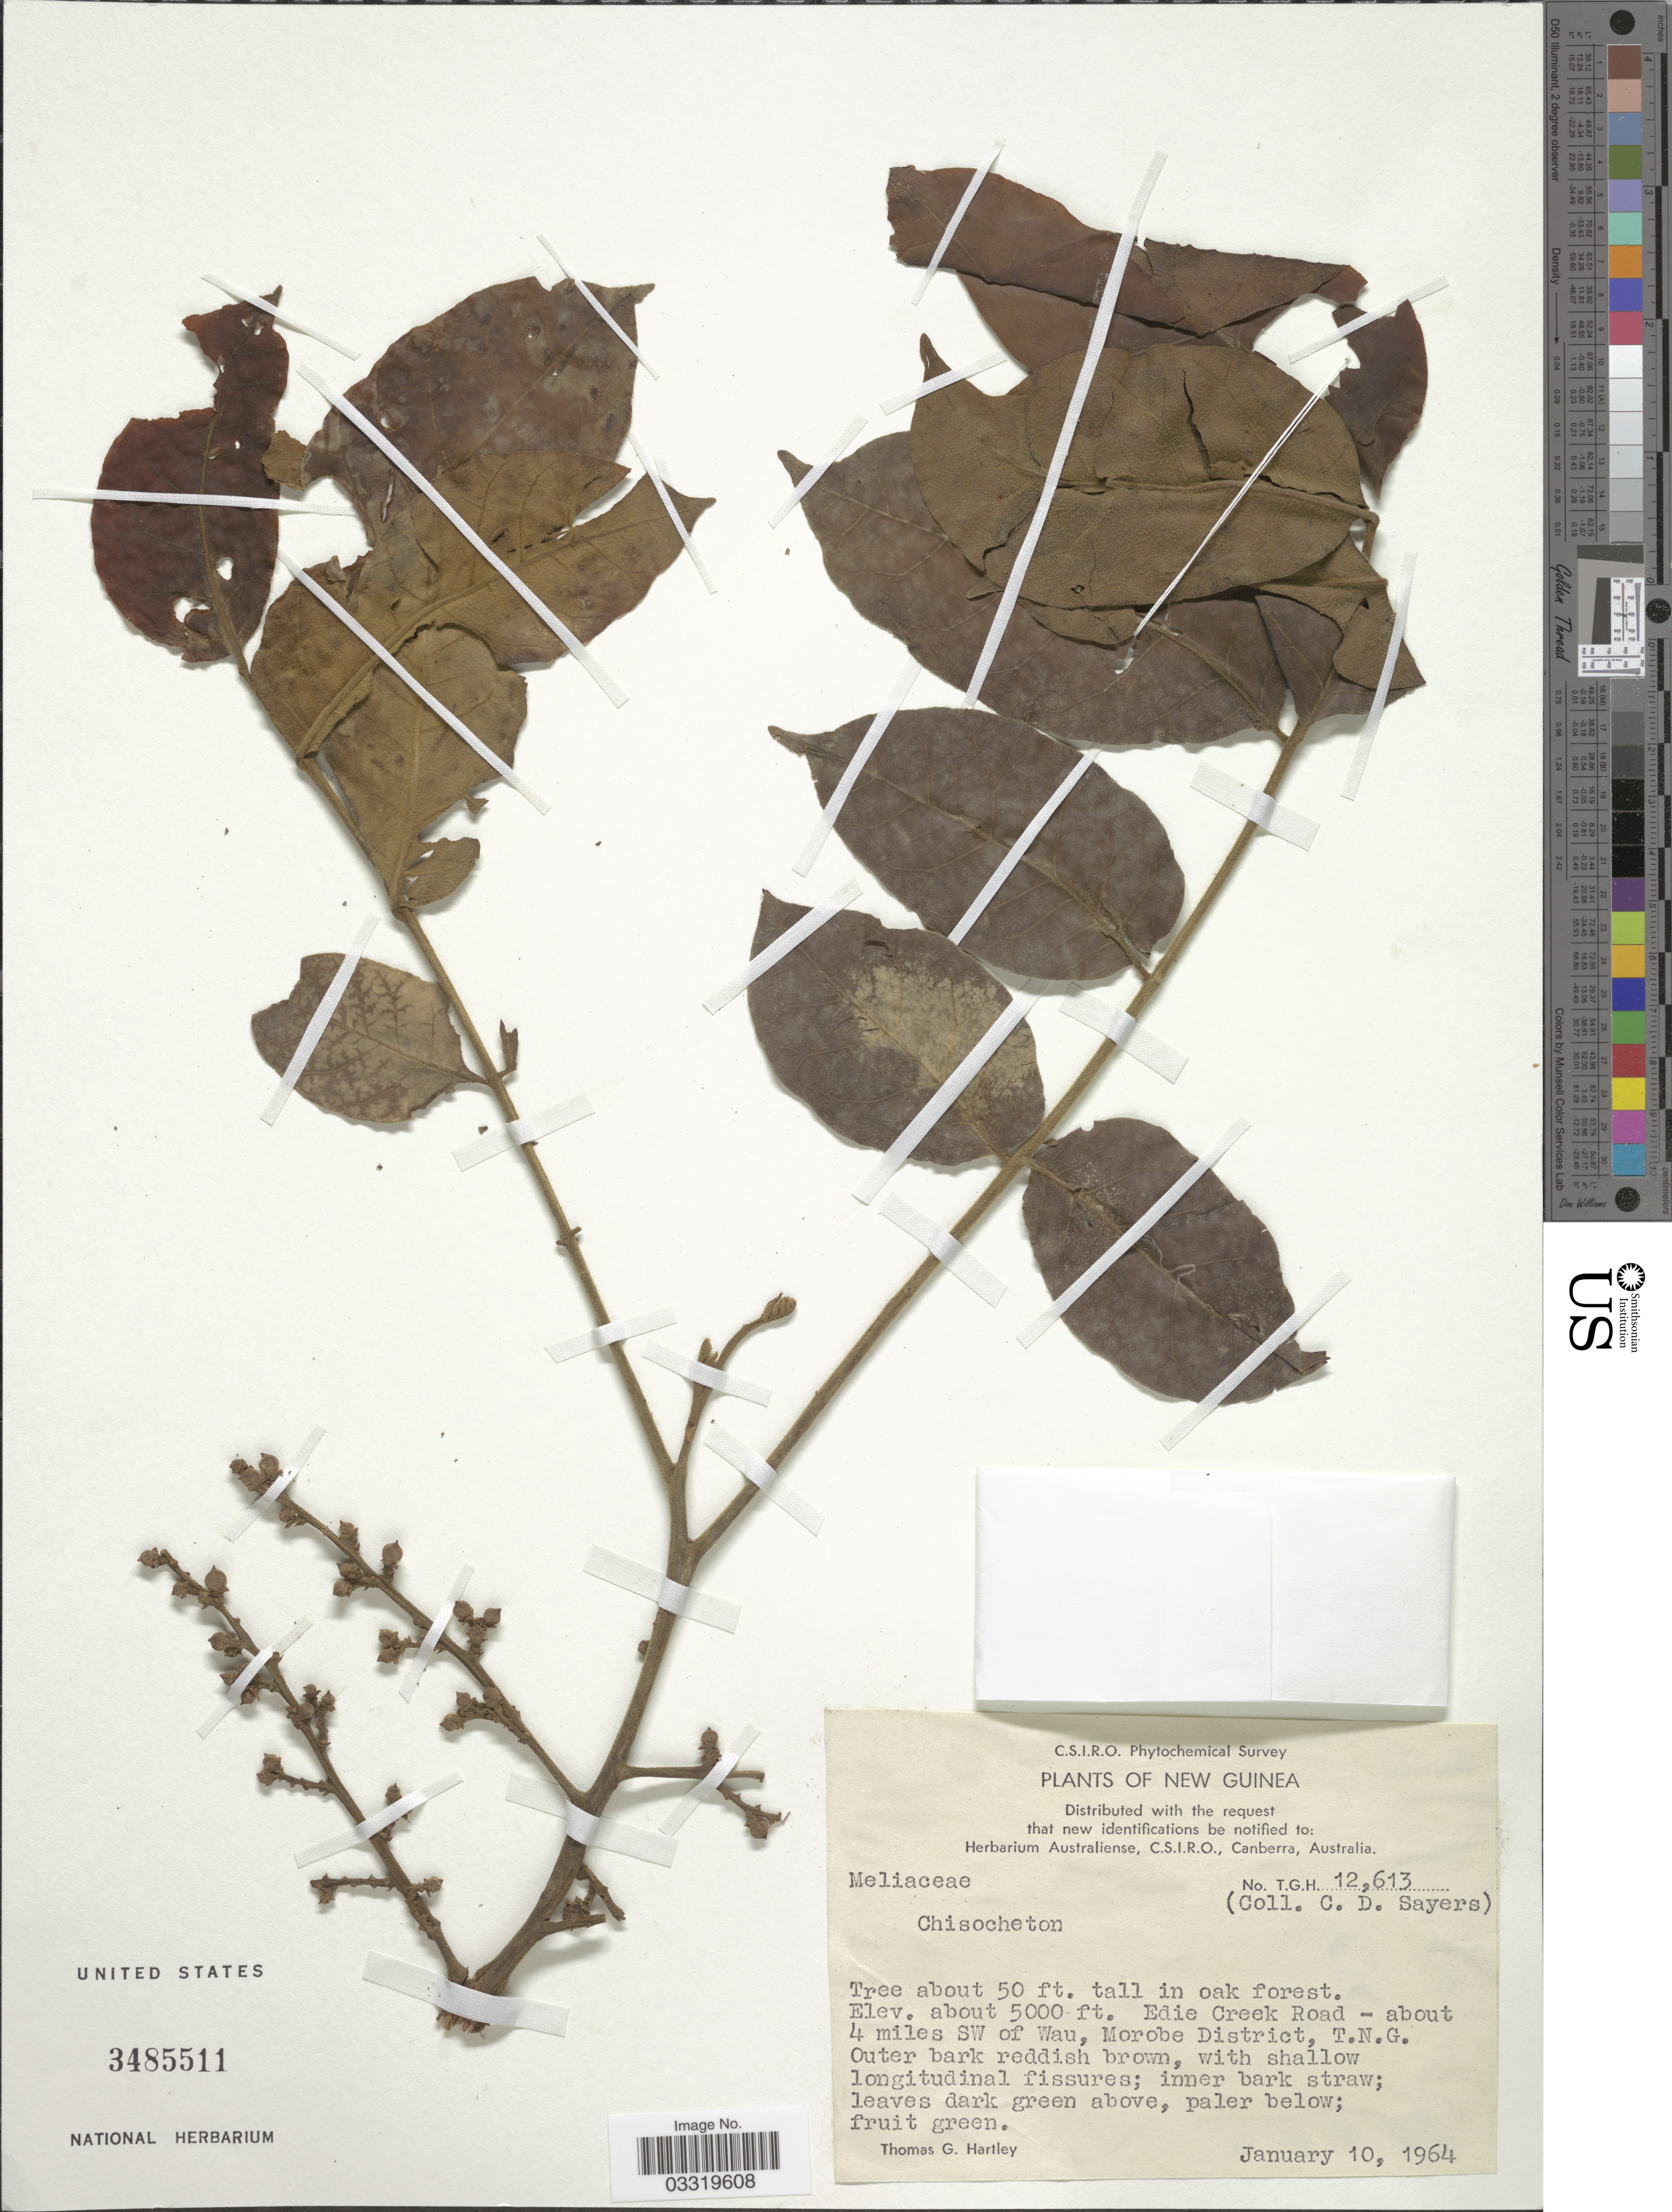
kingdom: Plantae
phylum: Tracheophyta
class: Magnoliopsida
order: Sapindales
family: Meliaceae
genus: Chisocheton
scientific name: Chisocheton sp.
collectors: C. Sayers & T. G. Hartley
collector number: TGH12613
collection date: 1964-01-10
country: Papua New Guinea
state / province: Morobe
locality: New Guinea. Edie Creek Road - about 4 miles SW of Wau, Morobe District, T.N.G.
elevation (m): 1524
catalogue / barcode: US 3485511